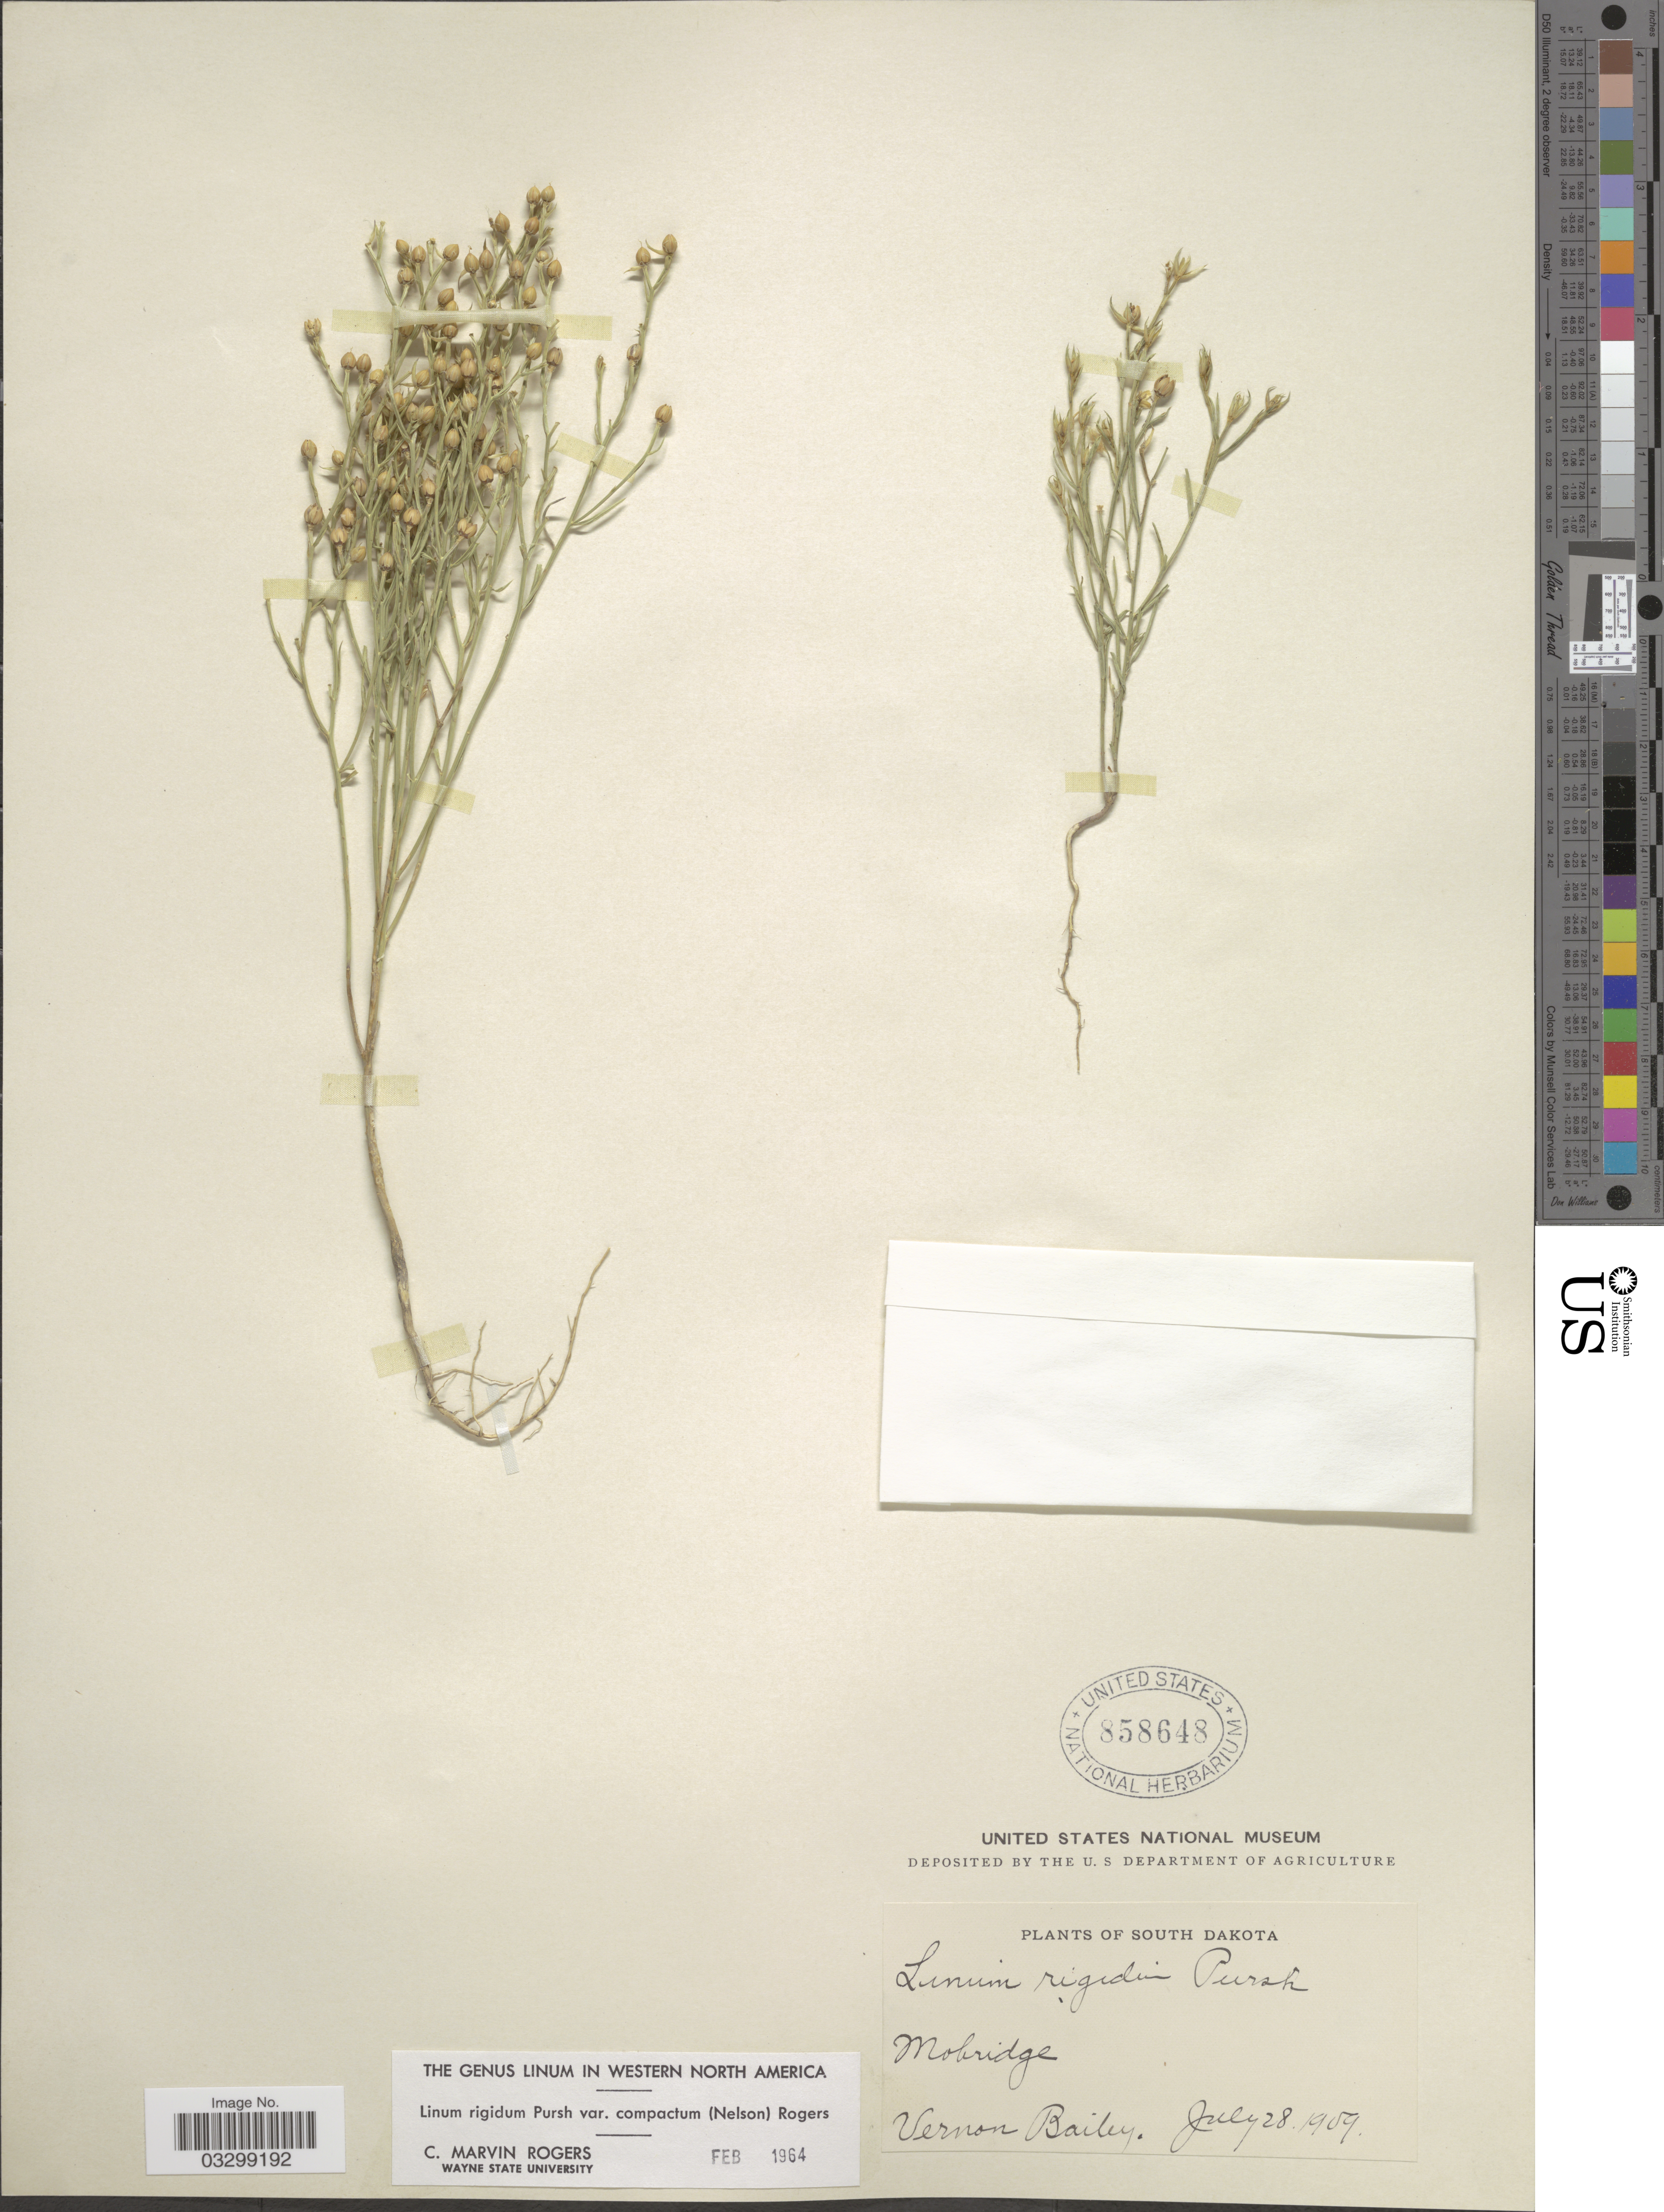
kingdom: Plantae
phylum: Tracheophyta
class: Magnoliopsida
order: Malpighiales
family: Linaceae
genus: Linum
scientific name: Linum rigidum var. compactum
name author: (A. Nelson) C.M. Rogers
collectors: V. O. Bailey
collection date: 1909-07-28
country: United States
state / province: South Dakota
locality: Mobridge.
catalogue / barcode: US 858648